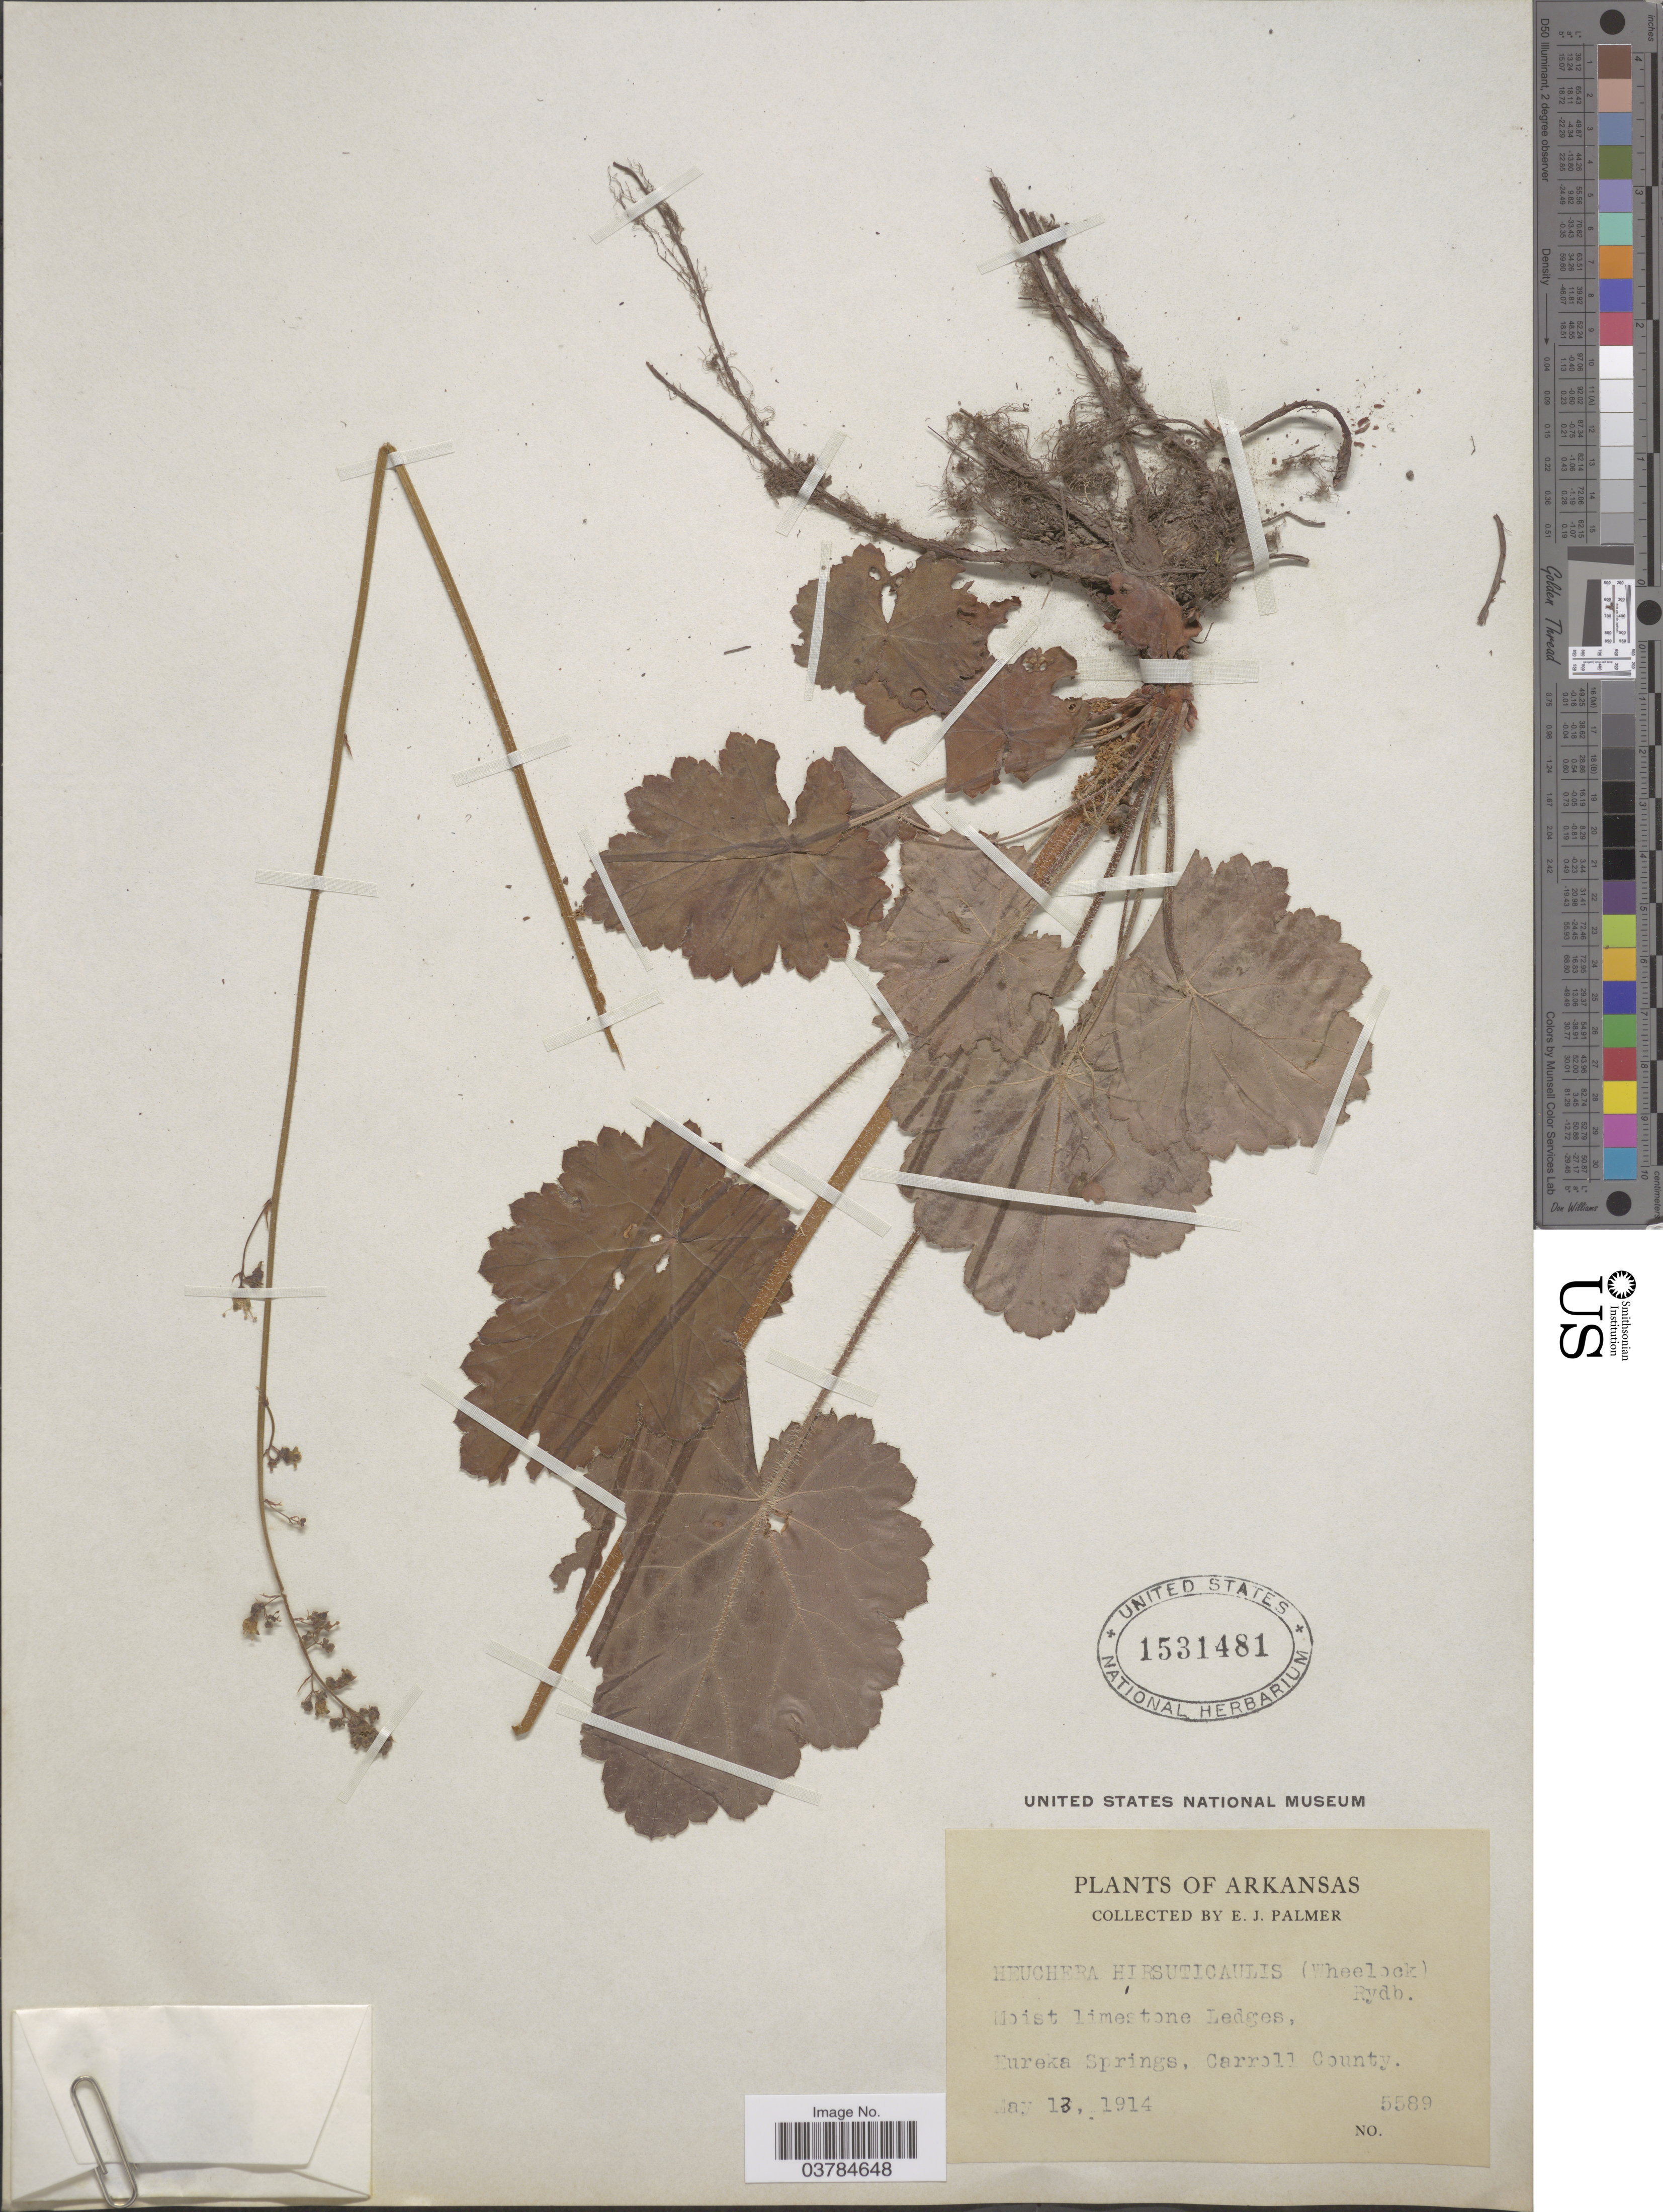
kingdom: Plantae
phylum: Tracheophyta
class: Magnoliopsida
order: Saxifragales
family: Saxifragaceae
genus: Heuchera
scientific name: Heuchera hirsuticaulis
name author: (Wheelock) Rydb.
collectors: E. J. Palmer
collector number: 5589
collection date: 1914-05-13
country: United States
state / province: Arkansas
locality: Eureka Springs, Carroll County.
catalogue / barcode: US 1531481